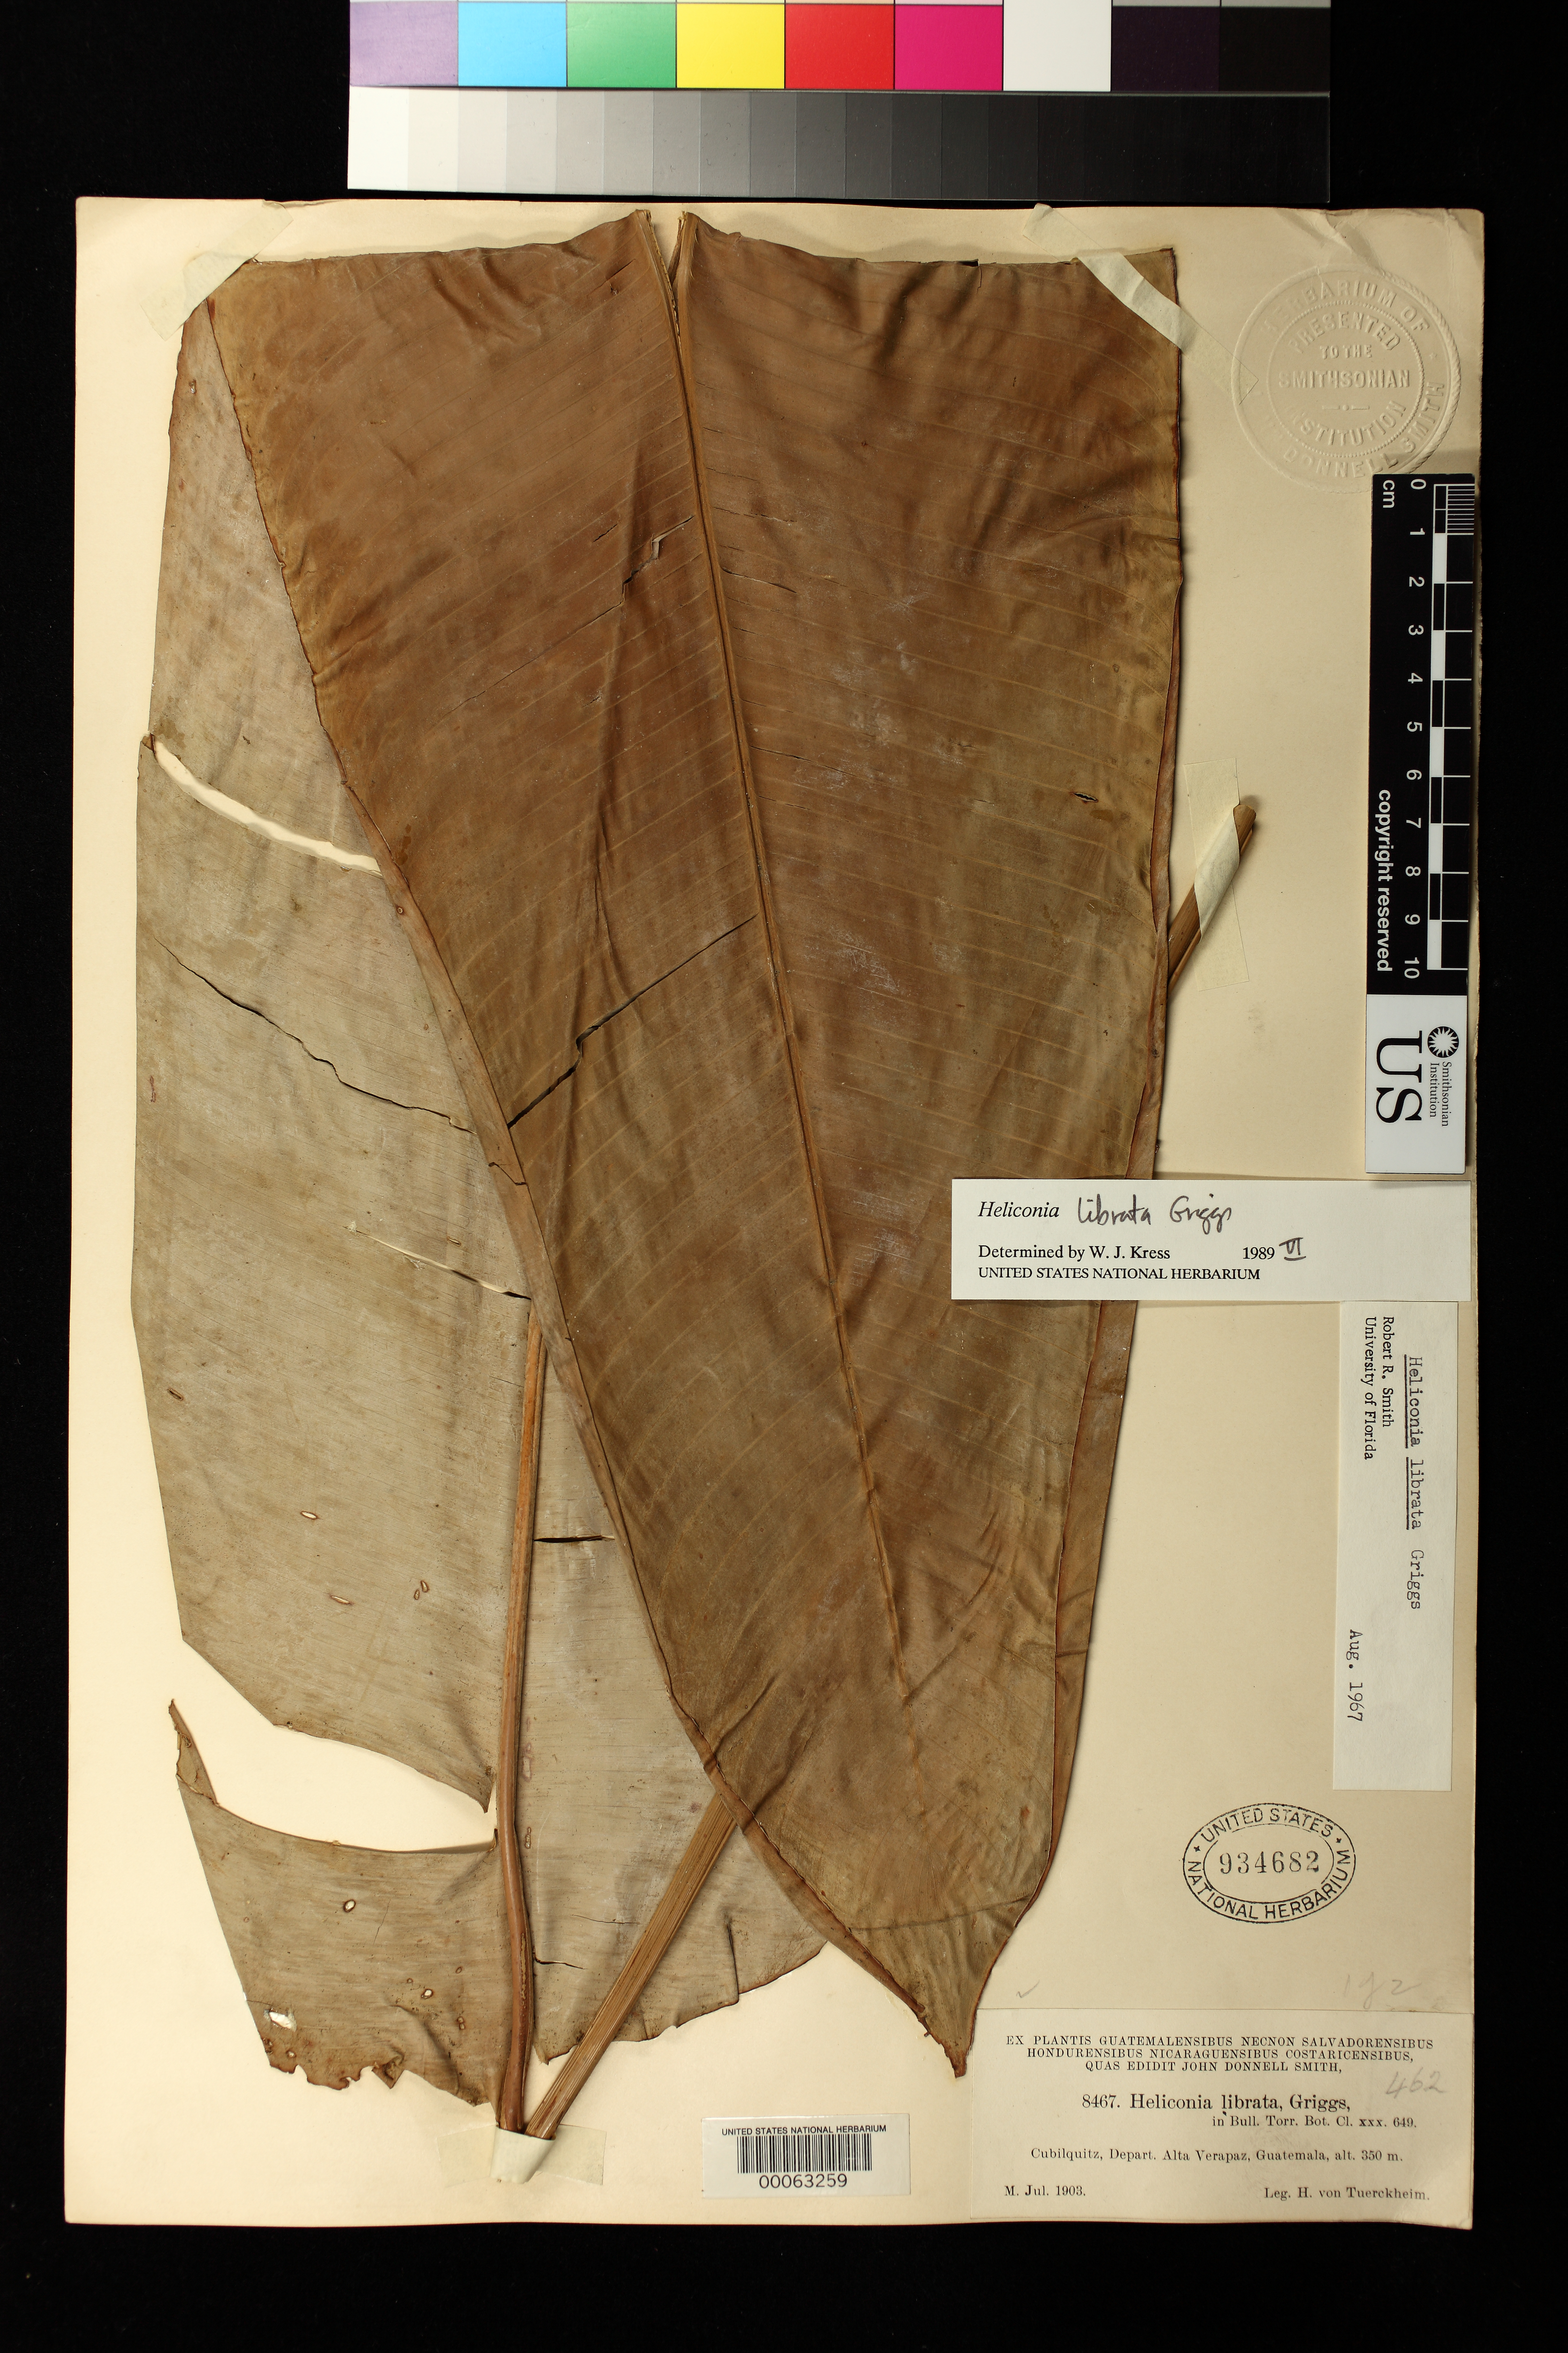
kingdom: Plantae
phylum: Tracheophyta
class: Liliopsida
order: Zingiberales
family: Heliconiaceae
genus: Heliconia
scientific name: Heliconia librata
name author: R.F. Griggs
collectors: H. von Türckheim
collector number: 8467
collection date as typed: Jul 1903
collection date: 1903-07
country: Guatemala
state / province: Alta Verapaz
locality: Cubilquitz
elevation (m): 350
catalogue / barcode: US 934682